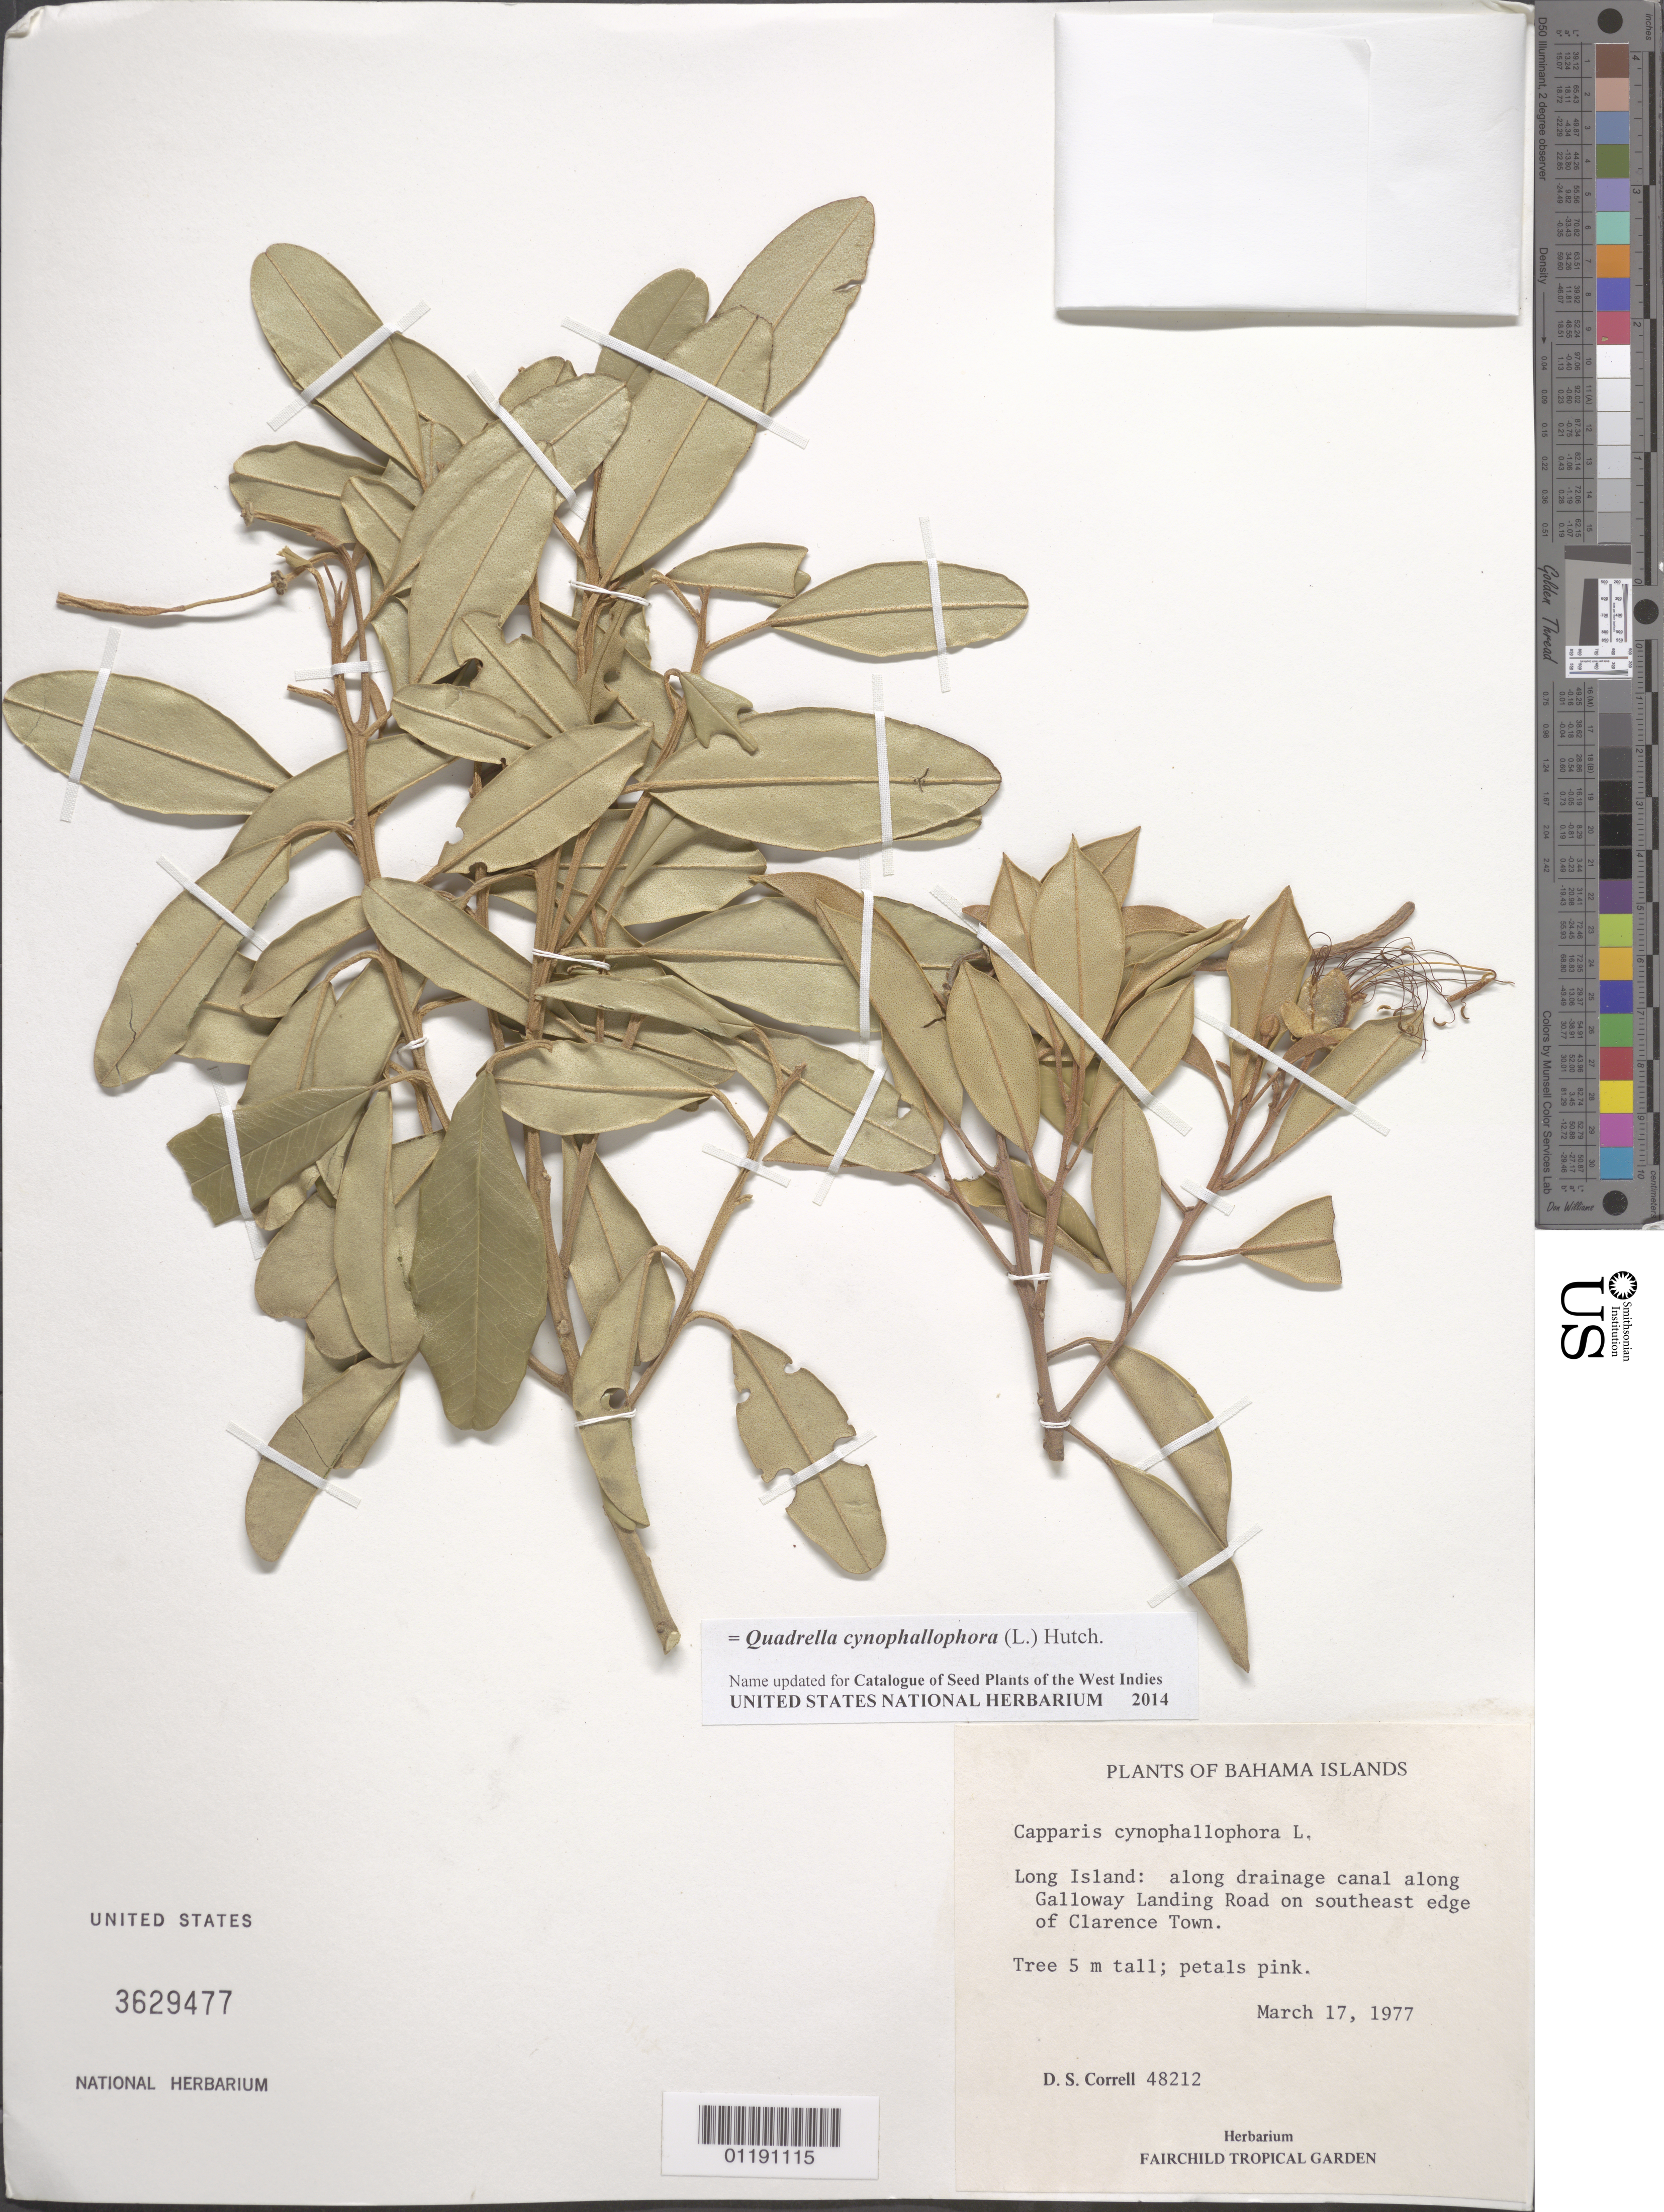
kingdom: Plantae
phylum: Tracheophyta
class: Magnoliopsida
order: Brassicales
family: Capparaceae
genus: Quadrella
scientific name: Quadrella cynophallophora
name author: (L.) Hutch.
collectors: D. S. Correll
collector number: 48212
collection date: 1977-03-17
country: Bahamas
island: Long Island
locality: Along drainage canal along Galloway Landing Road on SE edge of Clarence Town.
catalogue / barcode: US 3629477